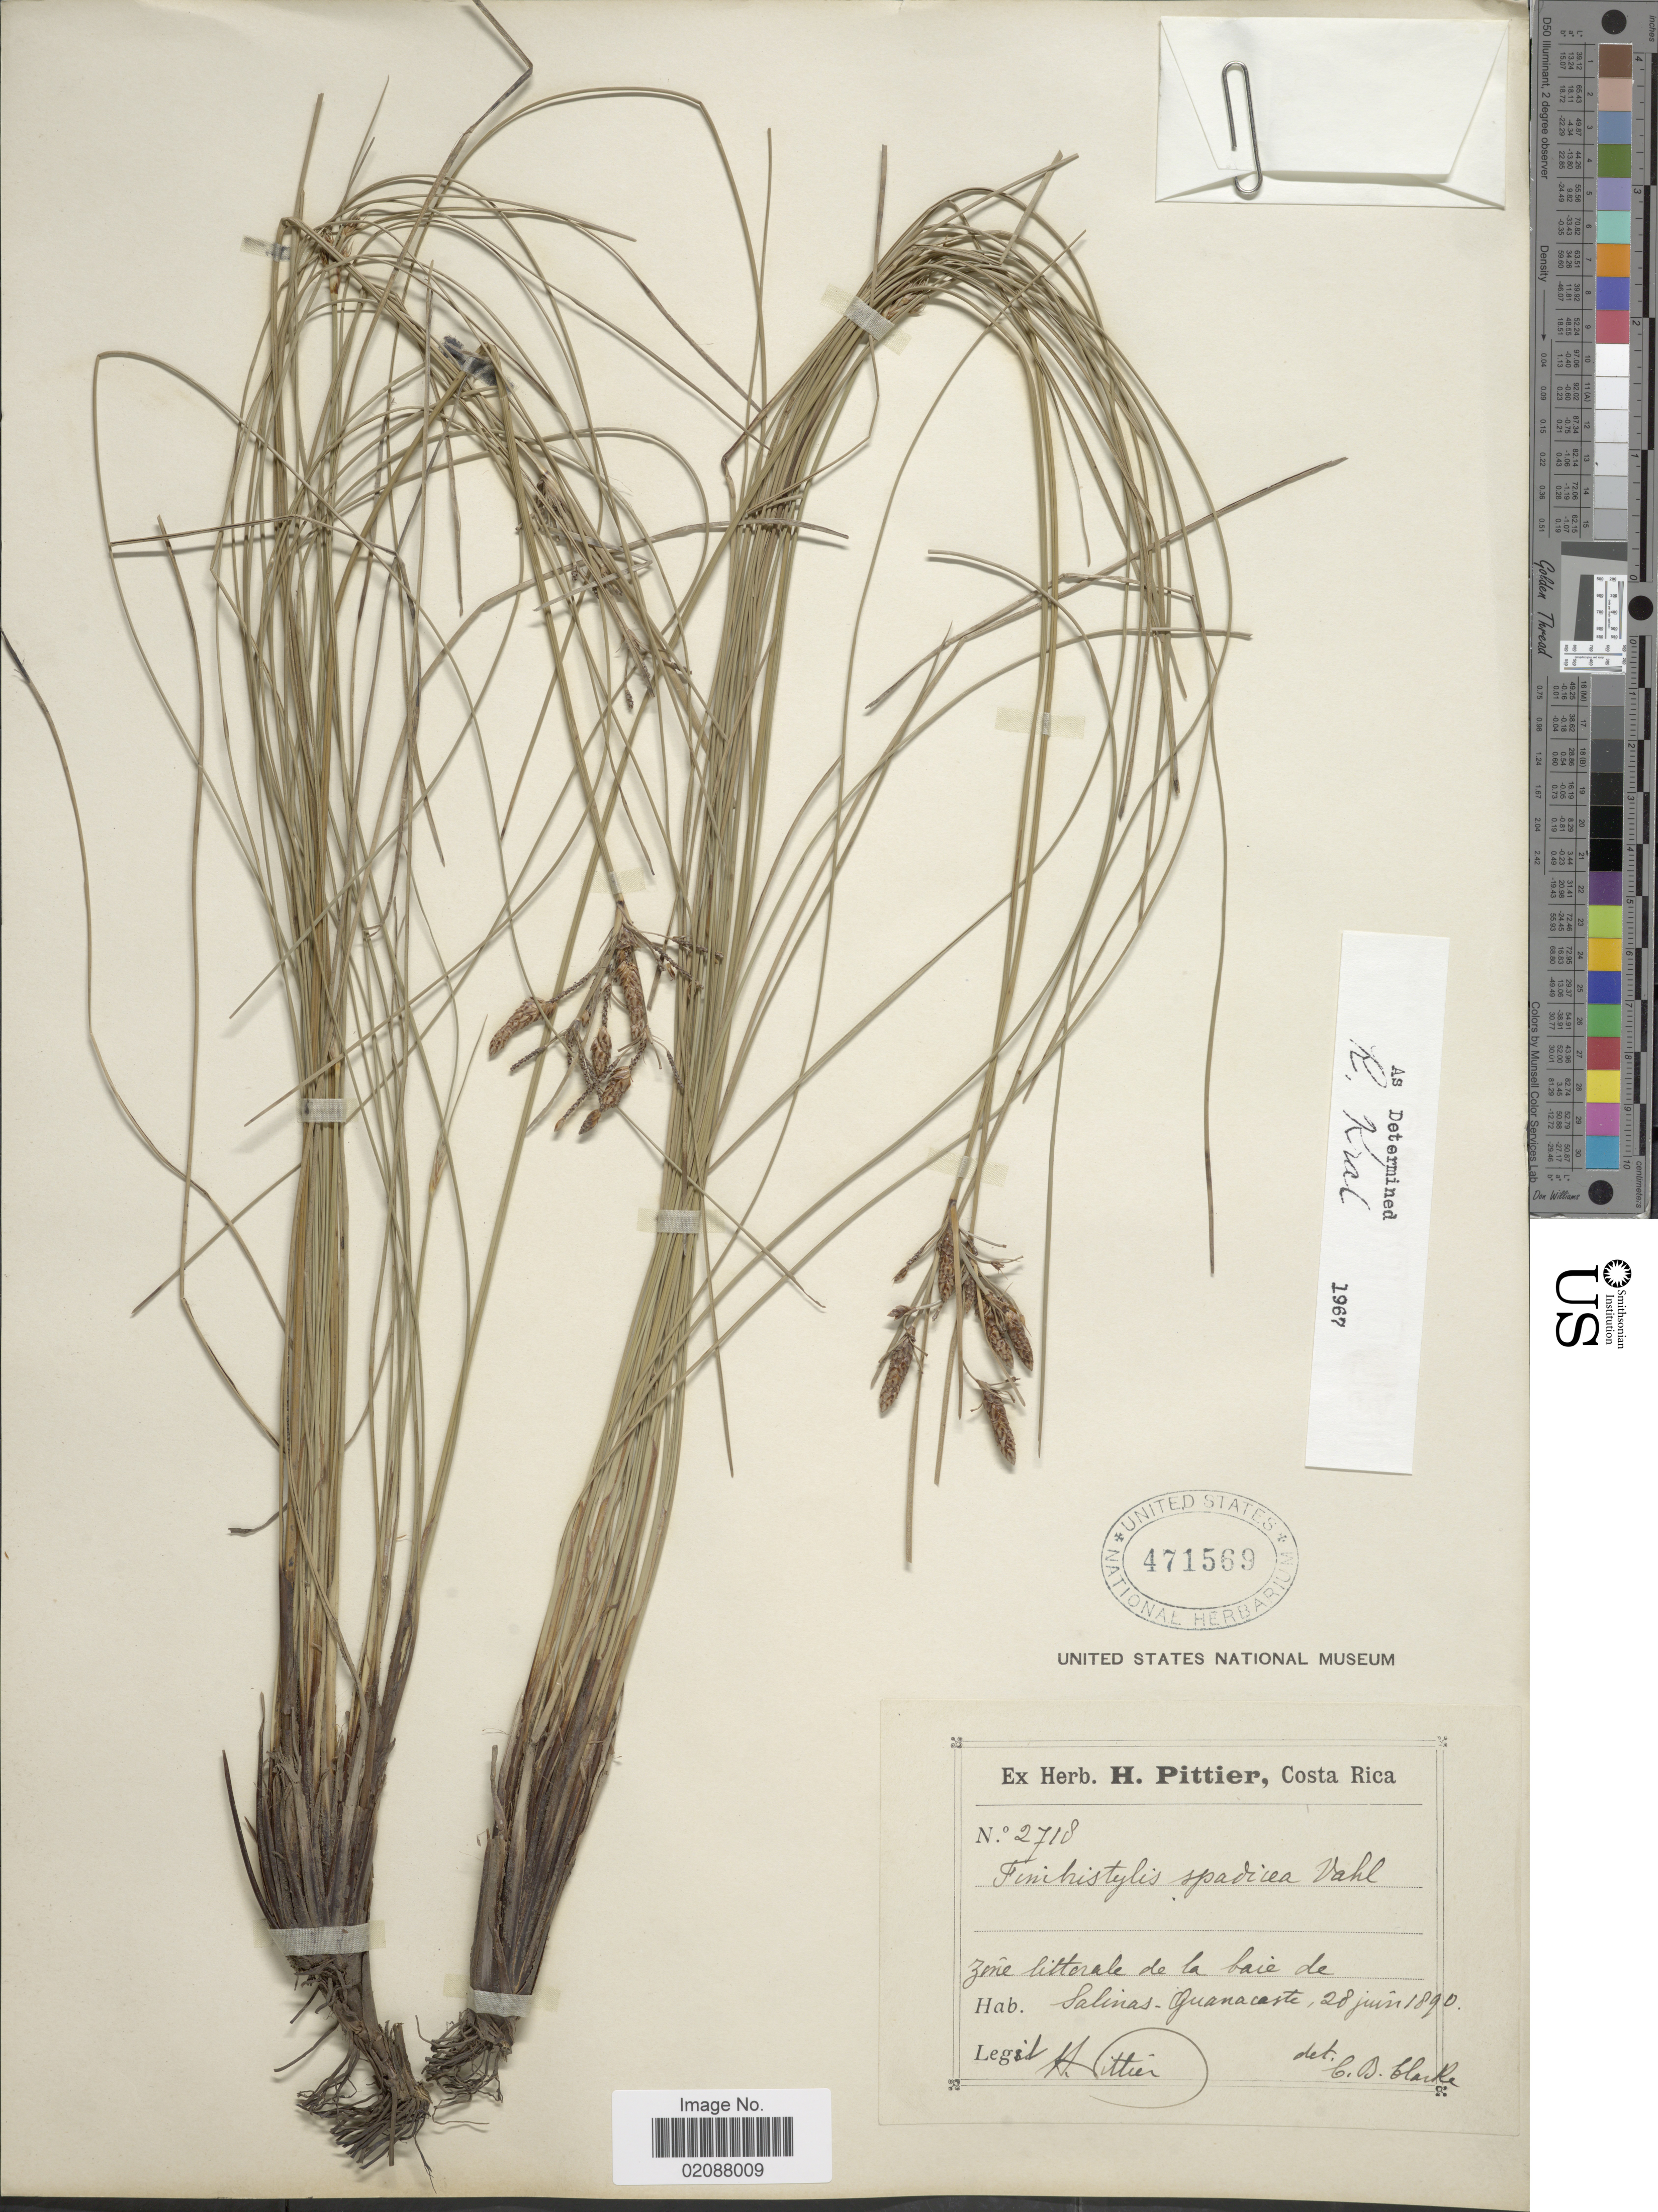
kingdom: Plantae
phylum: Tracheophyta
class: Liliopsida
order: Poales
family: Cyperaceae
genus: Fimbristylis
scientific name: Fimbristylis spadicea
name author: (L.) Vahl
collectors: H. F. Pittier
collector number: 2718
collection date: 1890-06-28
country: Puerto Rico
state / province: Salinas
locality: Zone litorale de la baie de Salinas-Guanacaste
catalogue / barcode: US 471569